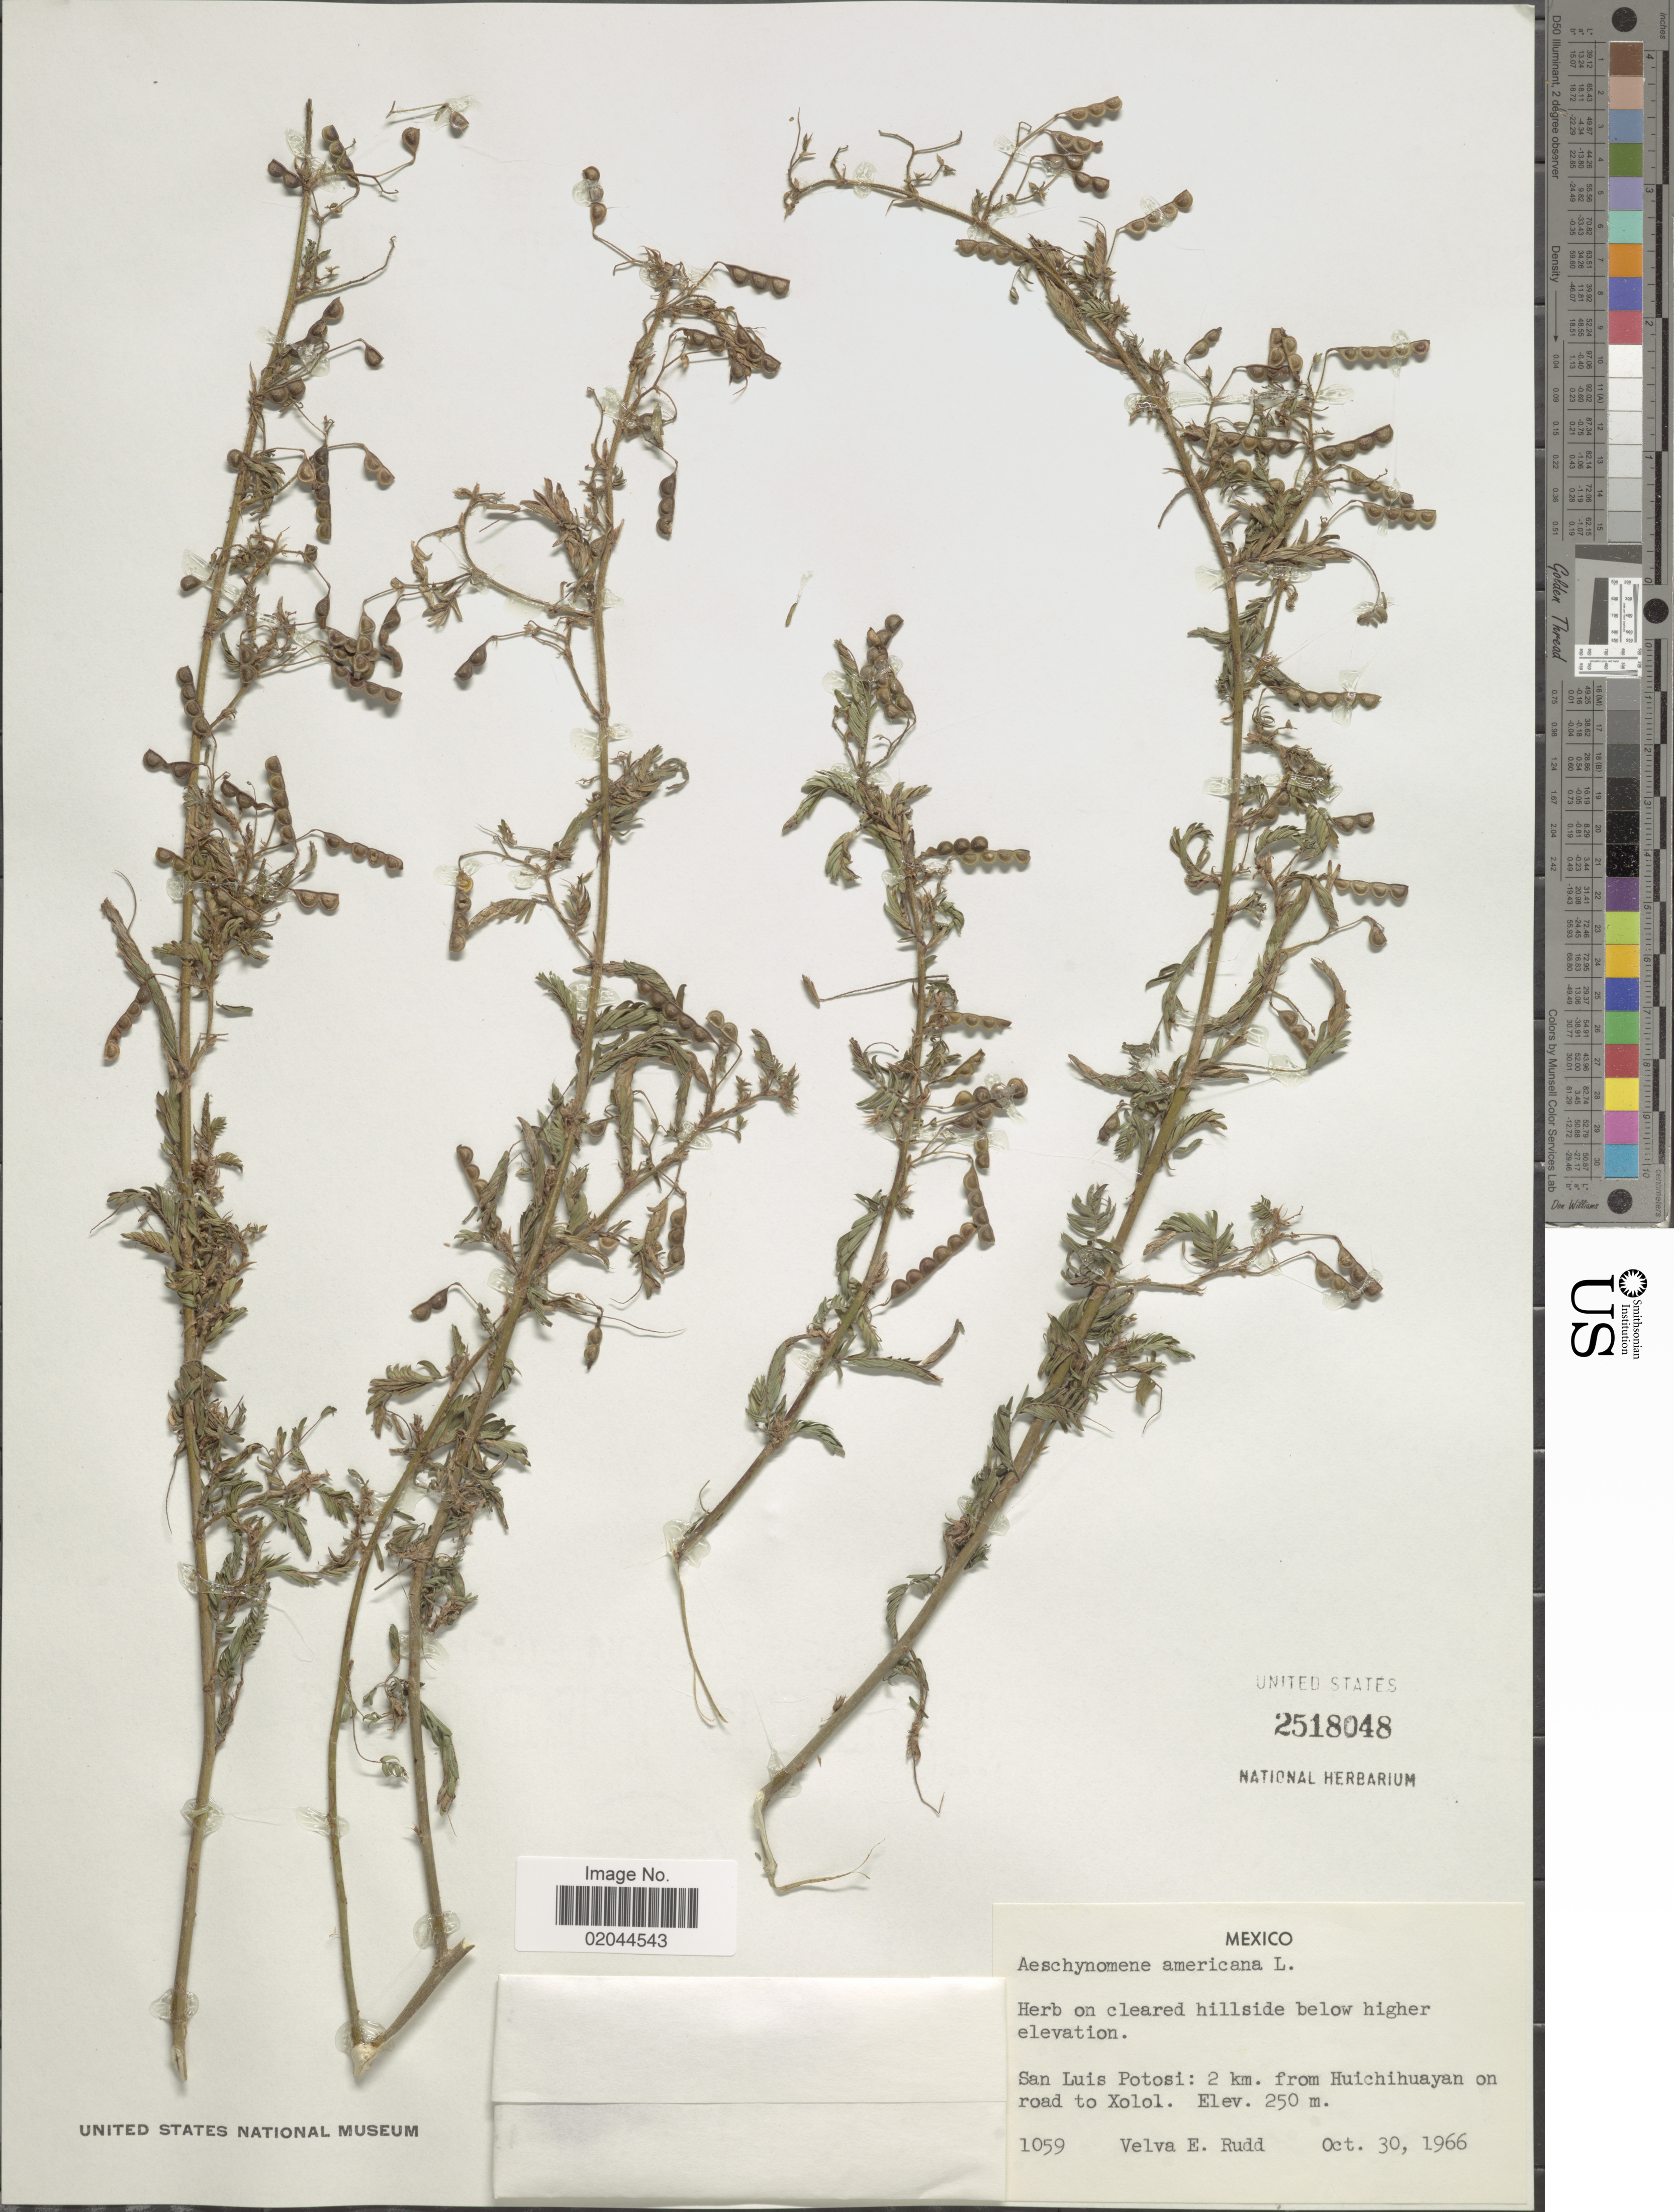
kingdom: Plantae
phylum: Tracheophyta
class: Magnoliopsida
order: Fabales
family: Fabaceae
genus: Aeschynomene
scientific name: Aeschynomene americana var. americana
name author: L.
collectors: V. E. Rudd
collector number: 1059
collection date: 1966-10-30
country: Mexico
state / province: San Luis Potosí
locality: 2 km. from Huichihuayan on road to Xolol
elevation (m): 250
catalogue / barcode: US 2518048